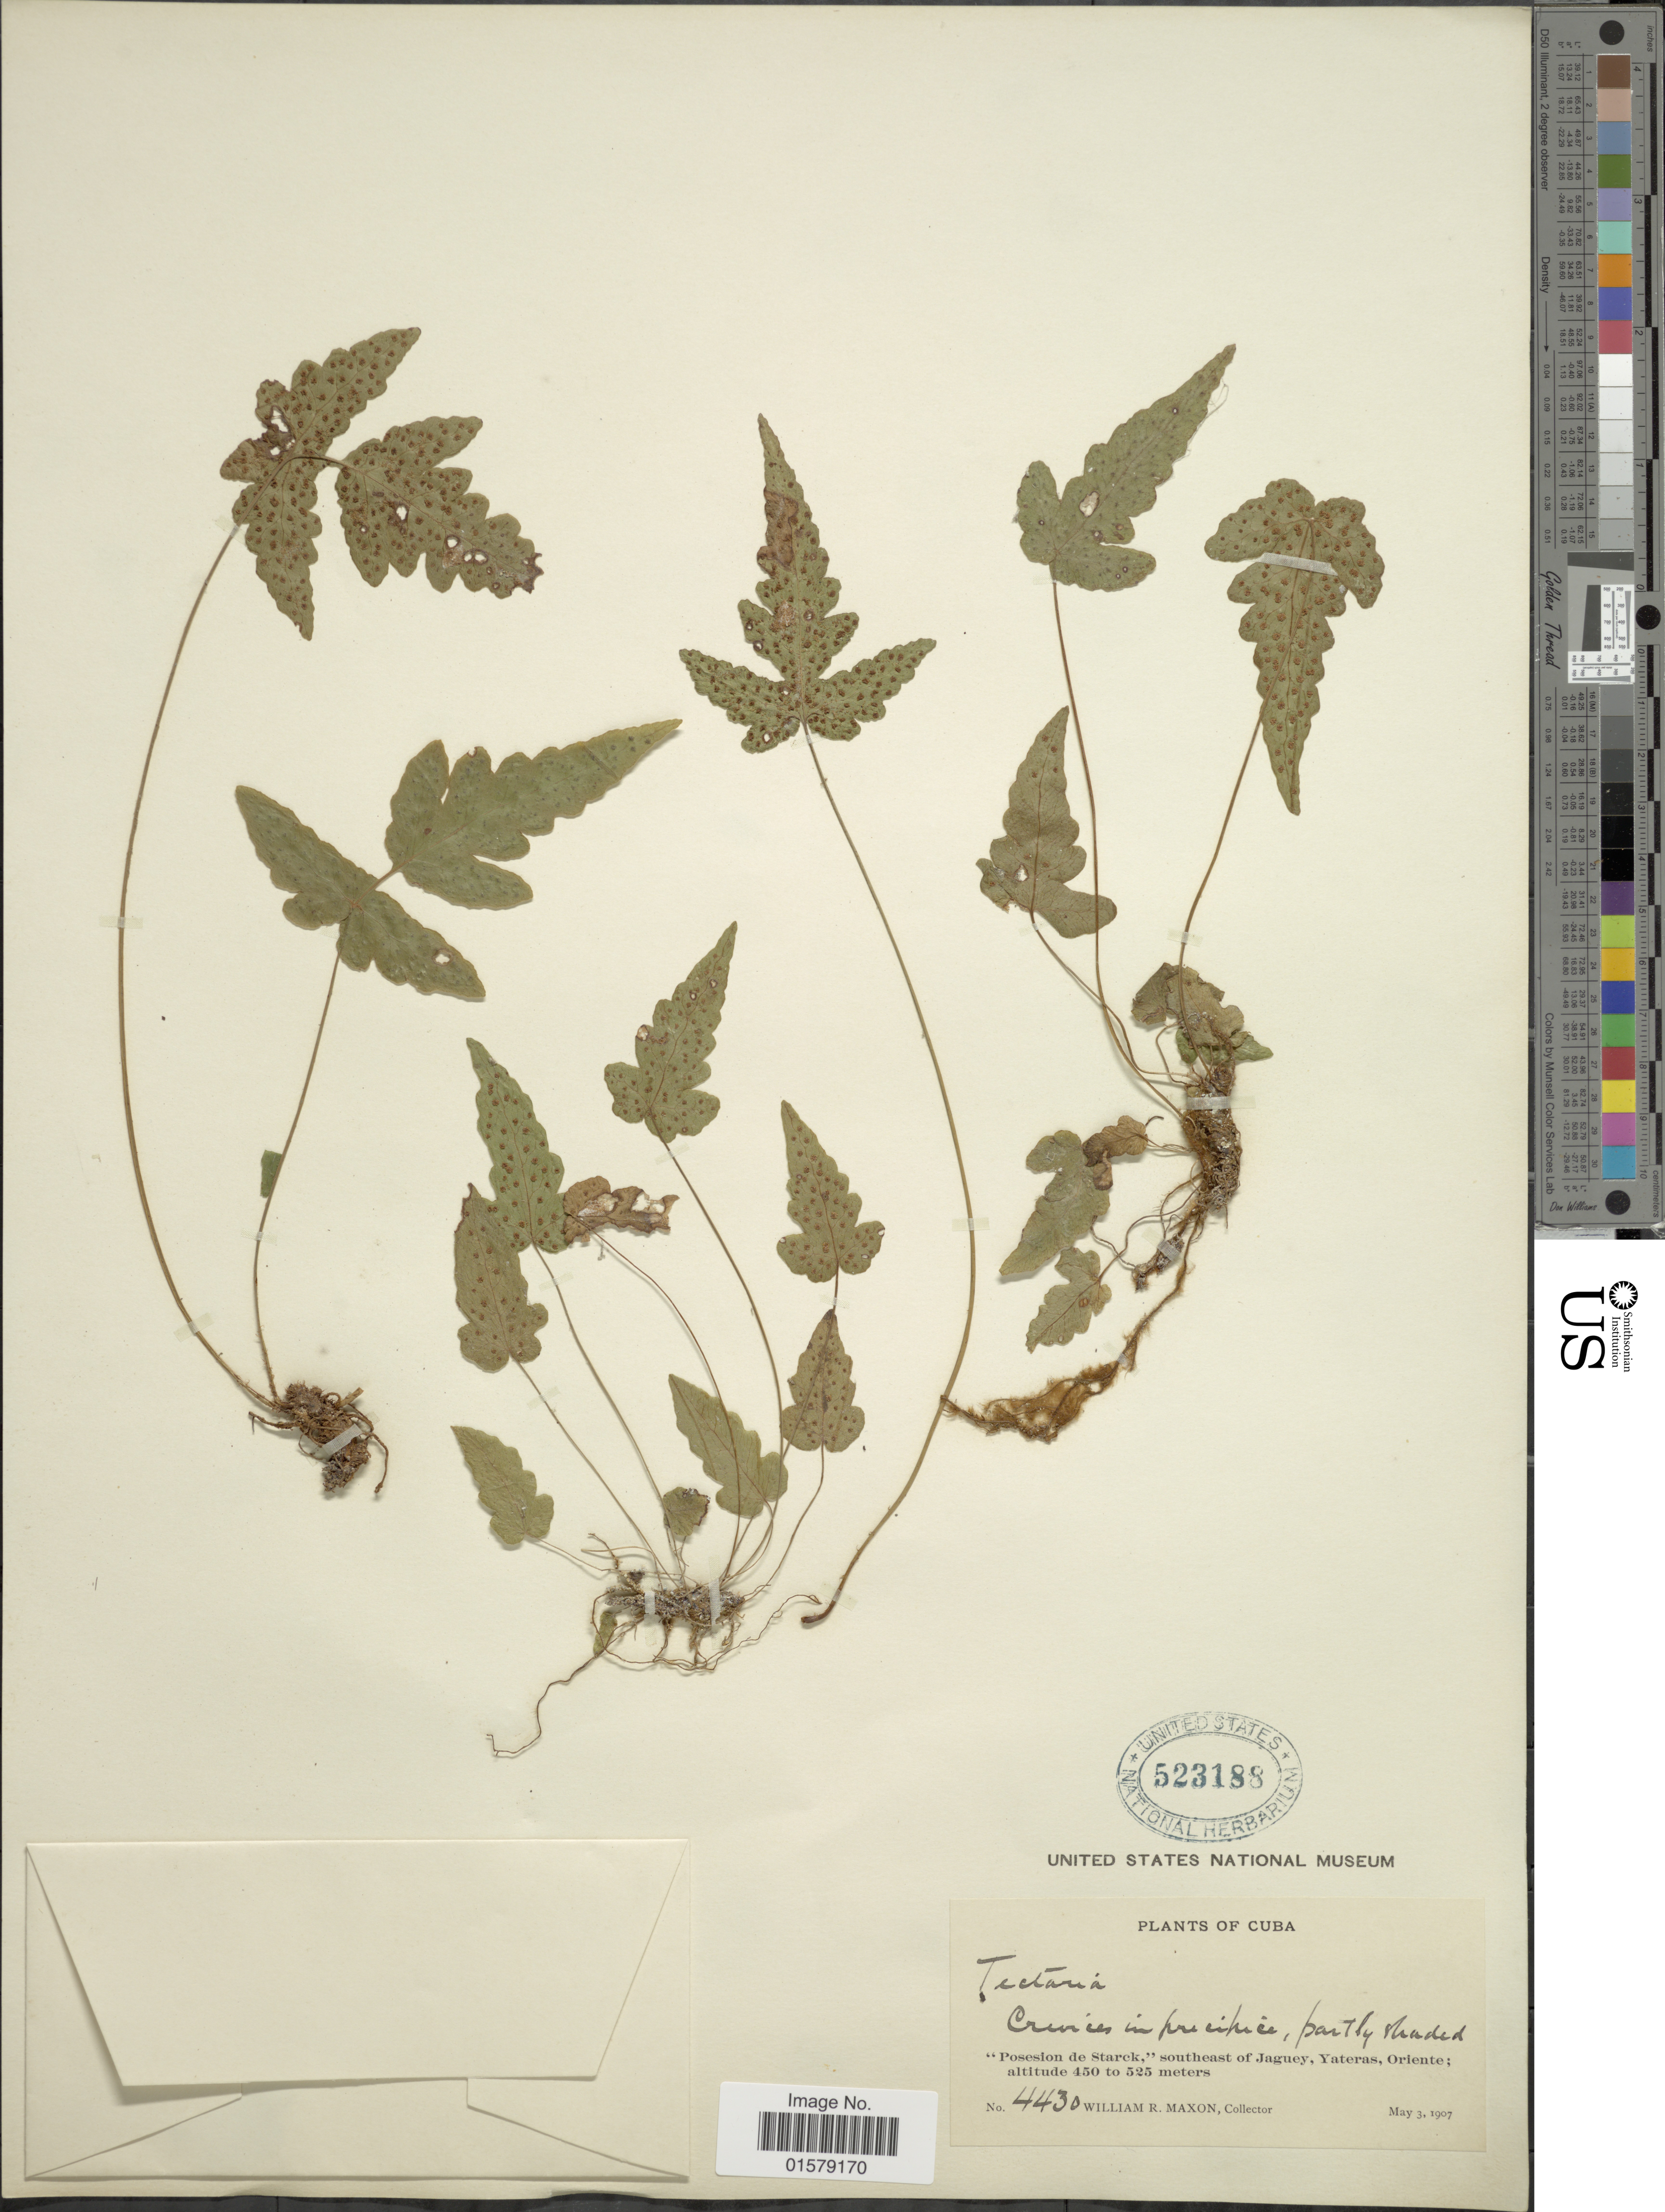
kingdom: Plantae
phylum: Tracheophyta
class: Polypodiopsida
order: Polypodiales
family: Tectariaceae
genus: Tectaria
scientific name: Tectaria fimbriata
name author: (Willd.) Lourteig & Proctor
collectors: W. R. Maxon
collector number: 4430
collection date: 1907-05-03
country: Cuba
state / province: Oriente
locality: Posesion de Starck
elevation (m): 450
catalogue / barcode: US 523188